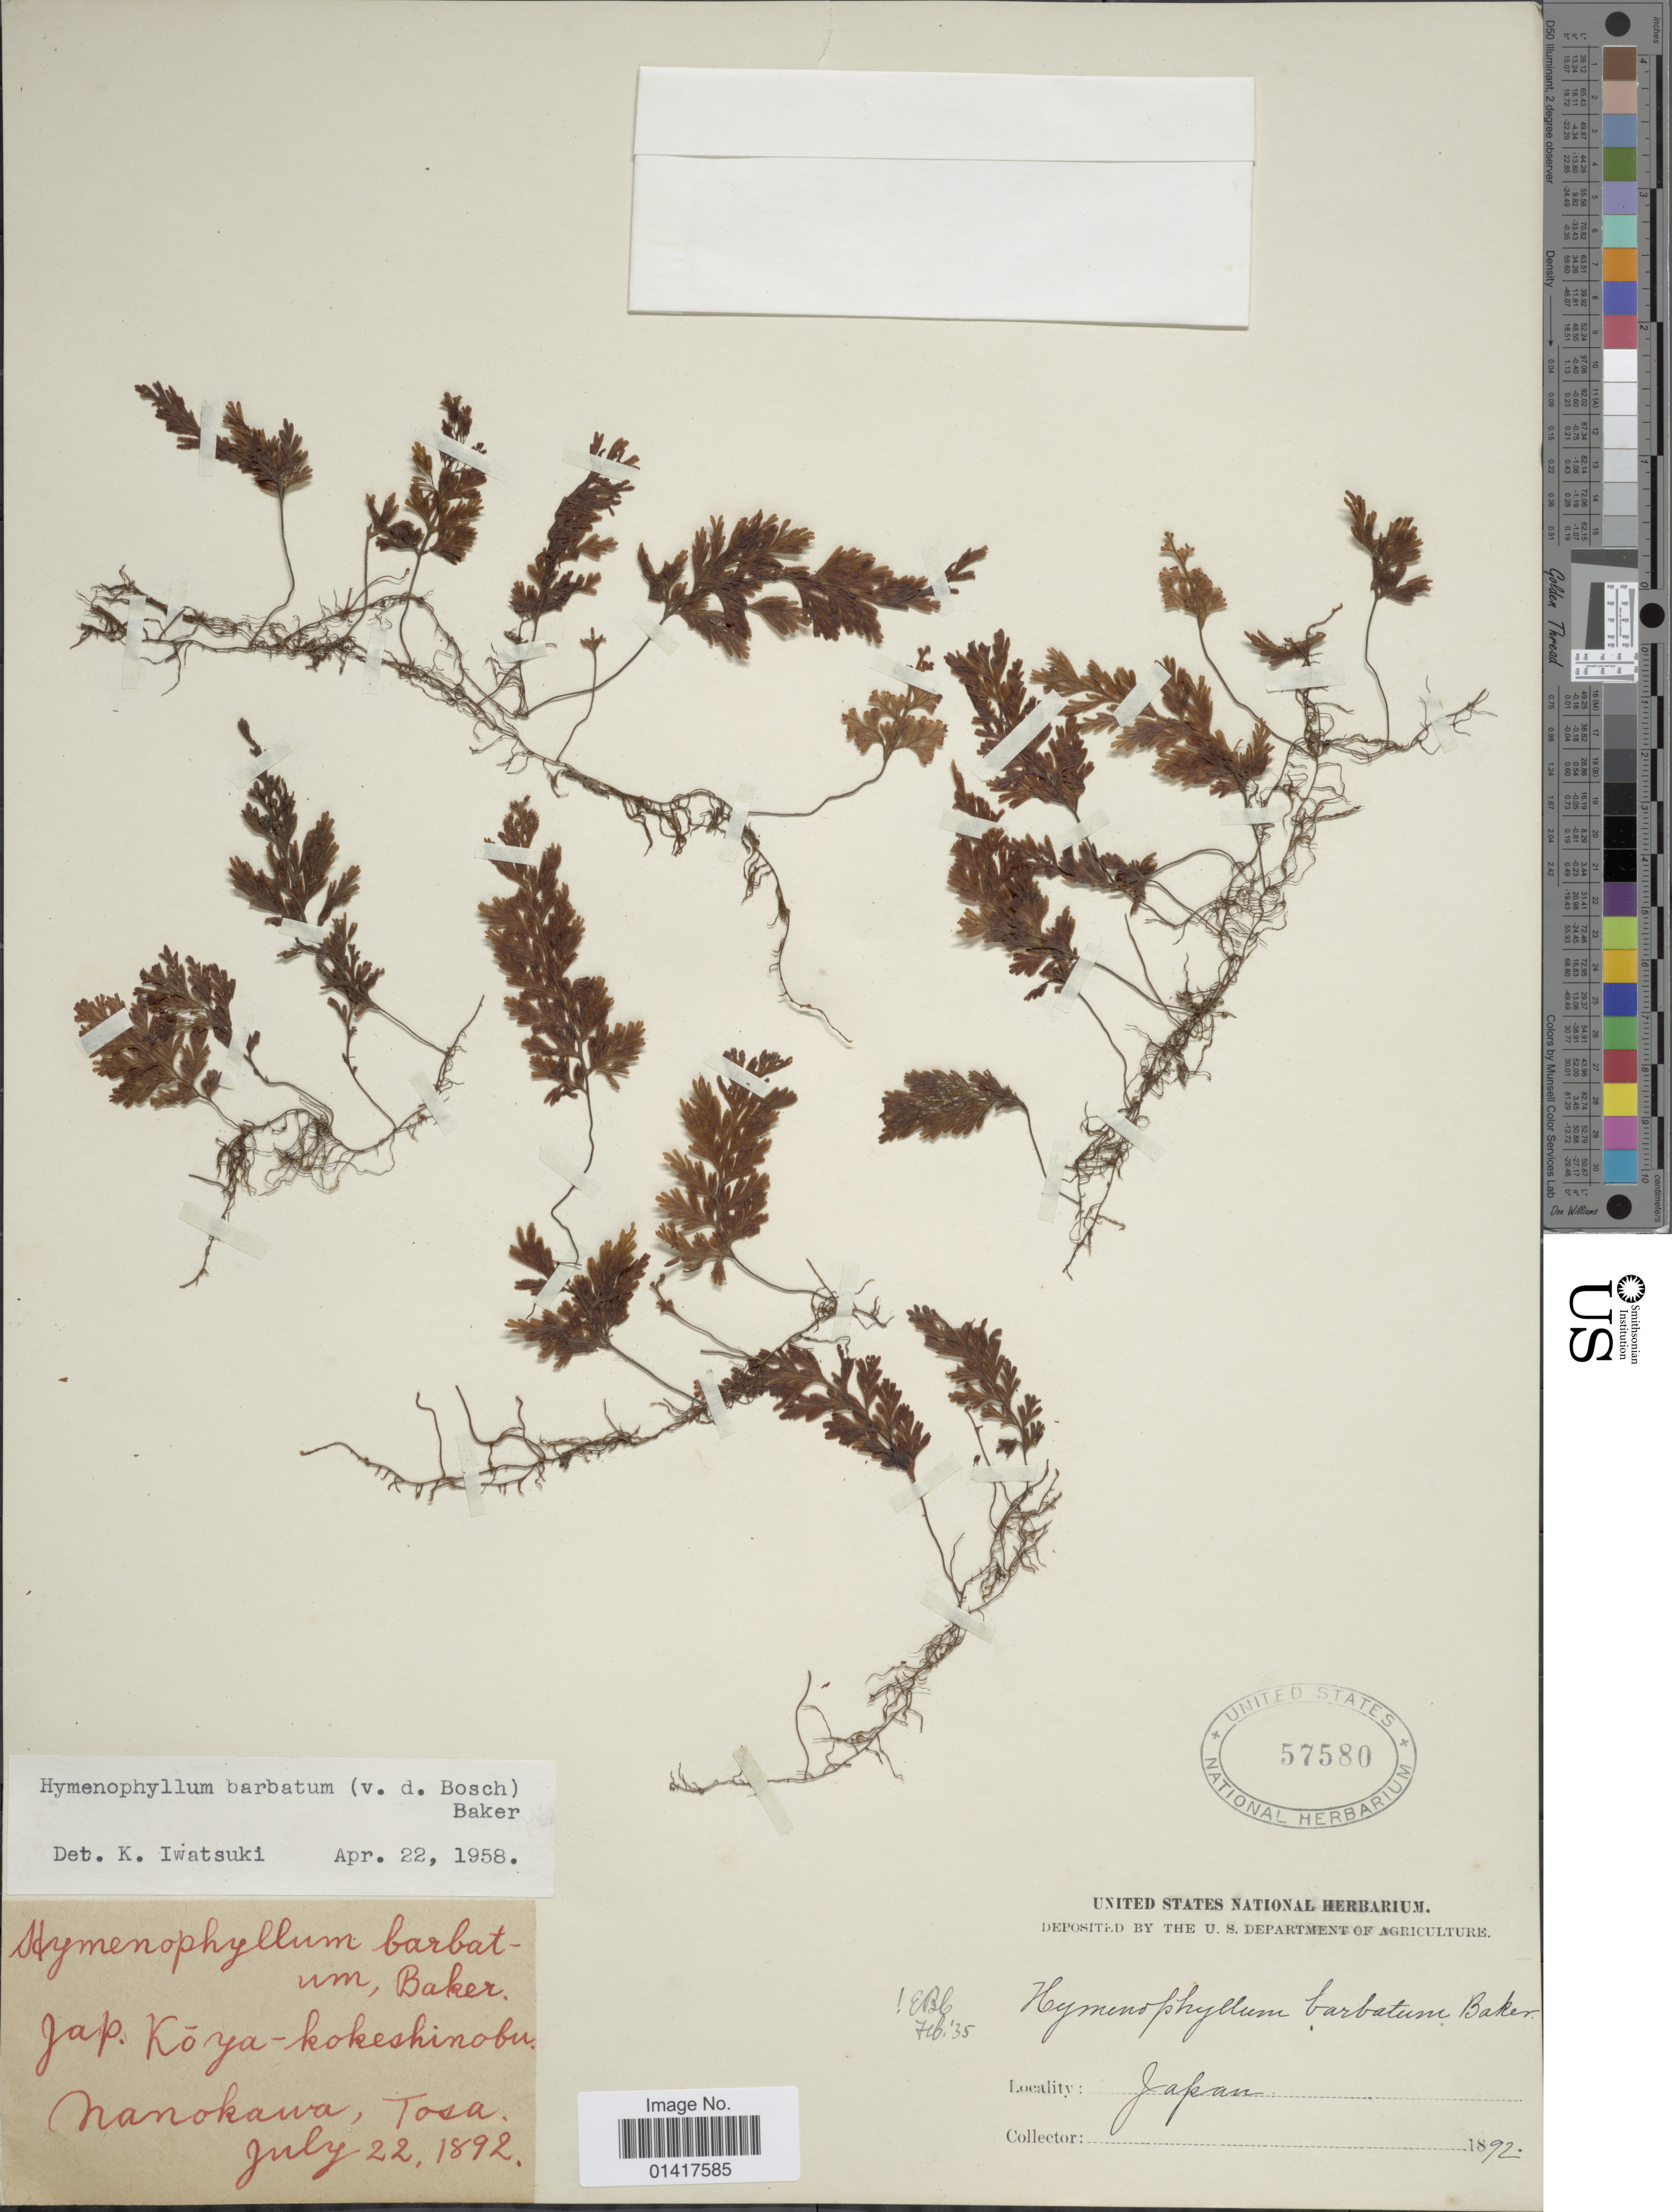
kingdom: Plantae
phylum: Tracheophyta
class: Polypodiopsida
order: Hymenophyllales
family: Hymenophyllaceae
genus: Hymenophyllum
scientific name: Hymenophyllum barbatum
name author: (Bosch) Baker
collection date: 1892-07-22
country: Japan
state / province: Koti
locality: Nanokawa, Tosa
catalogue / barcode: US 57580